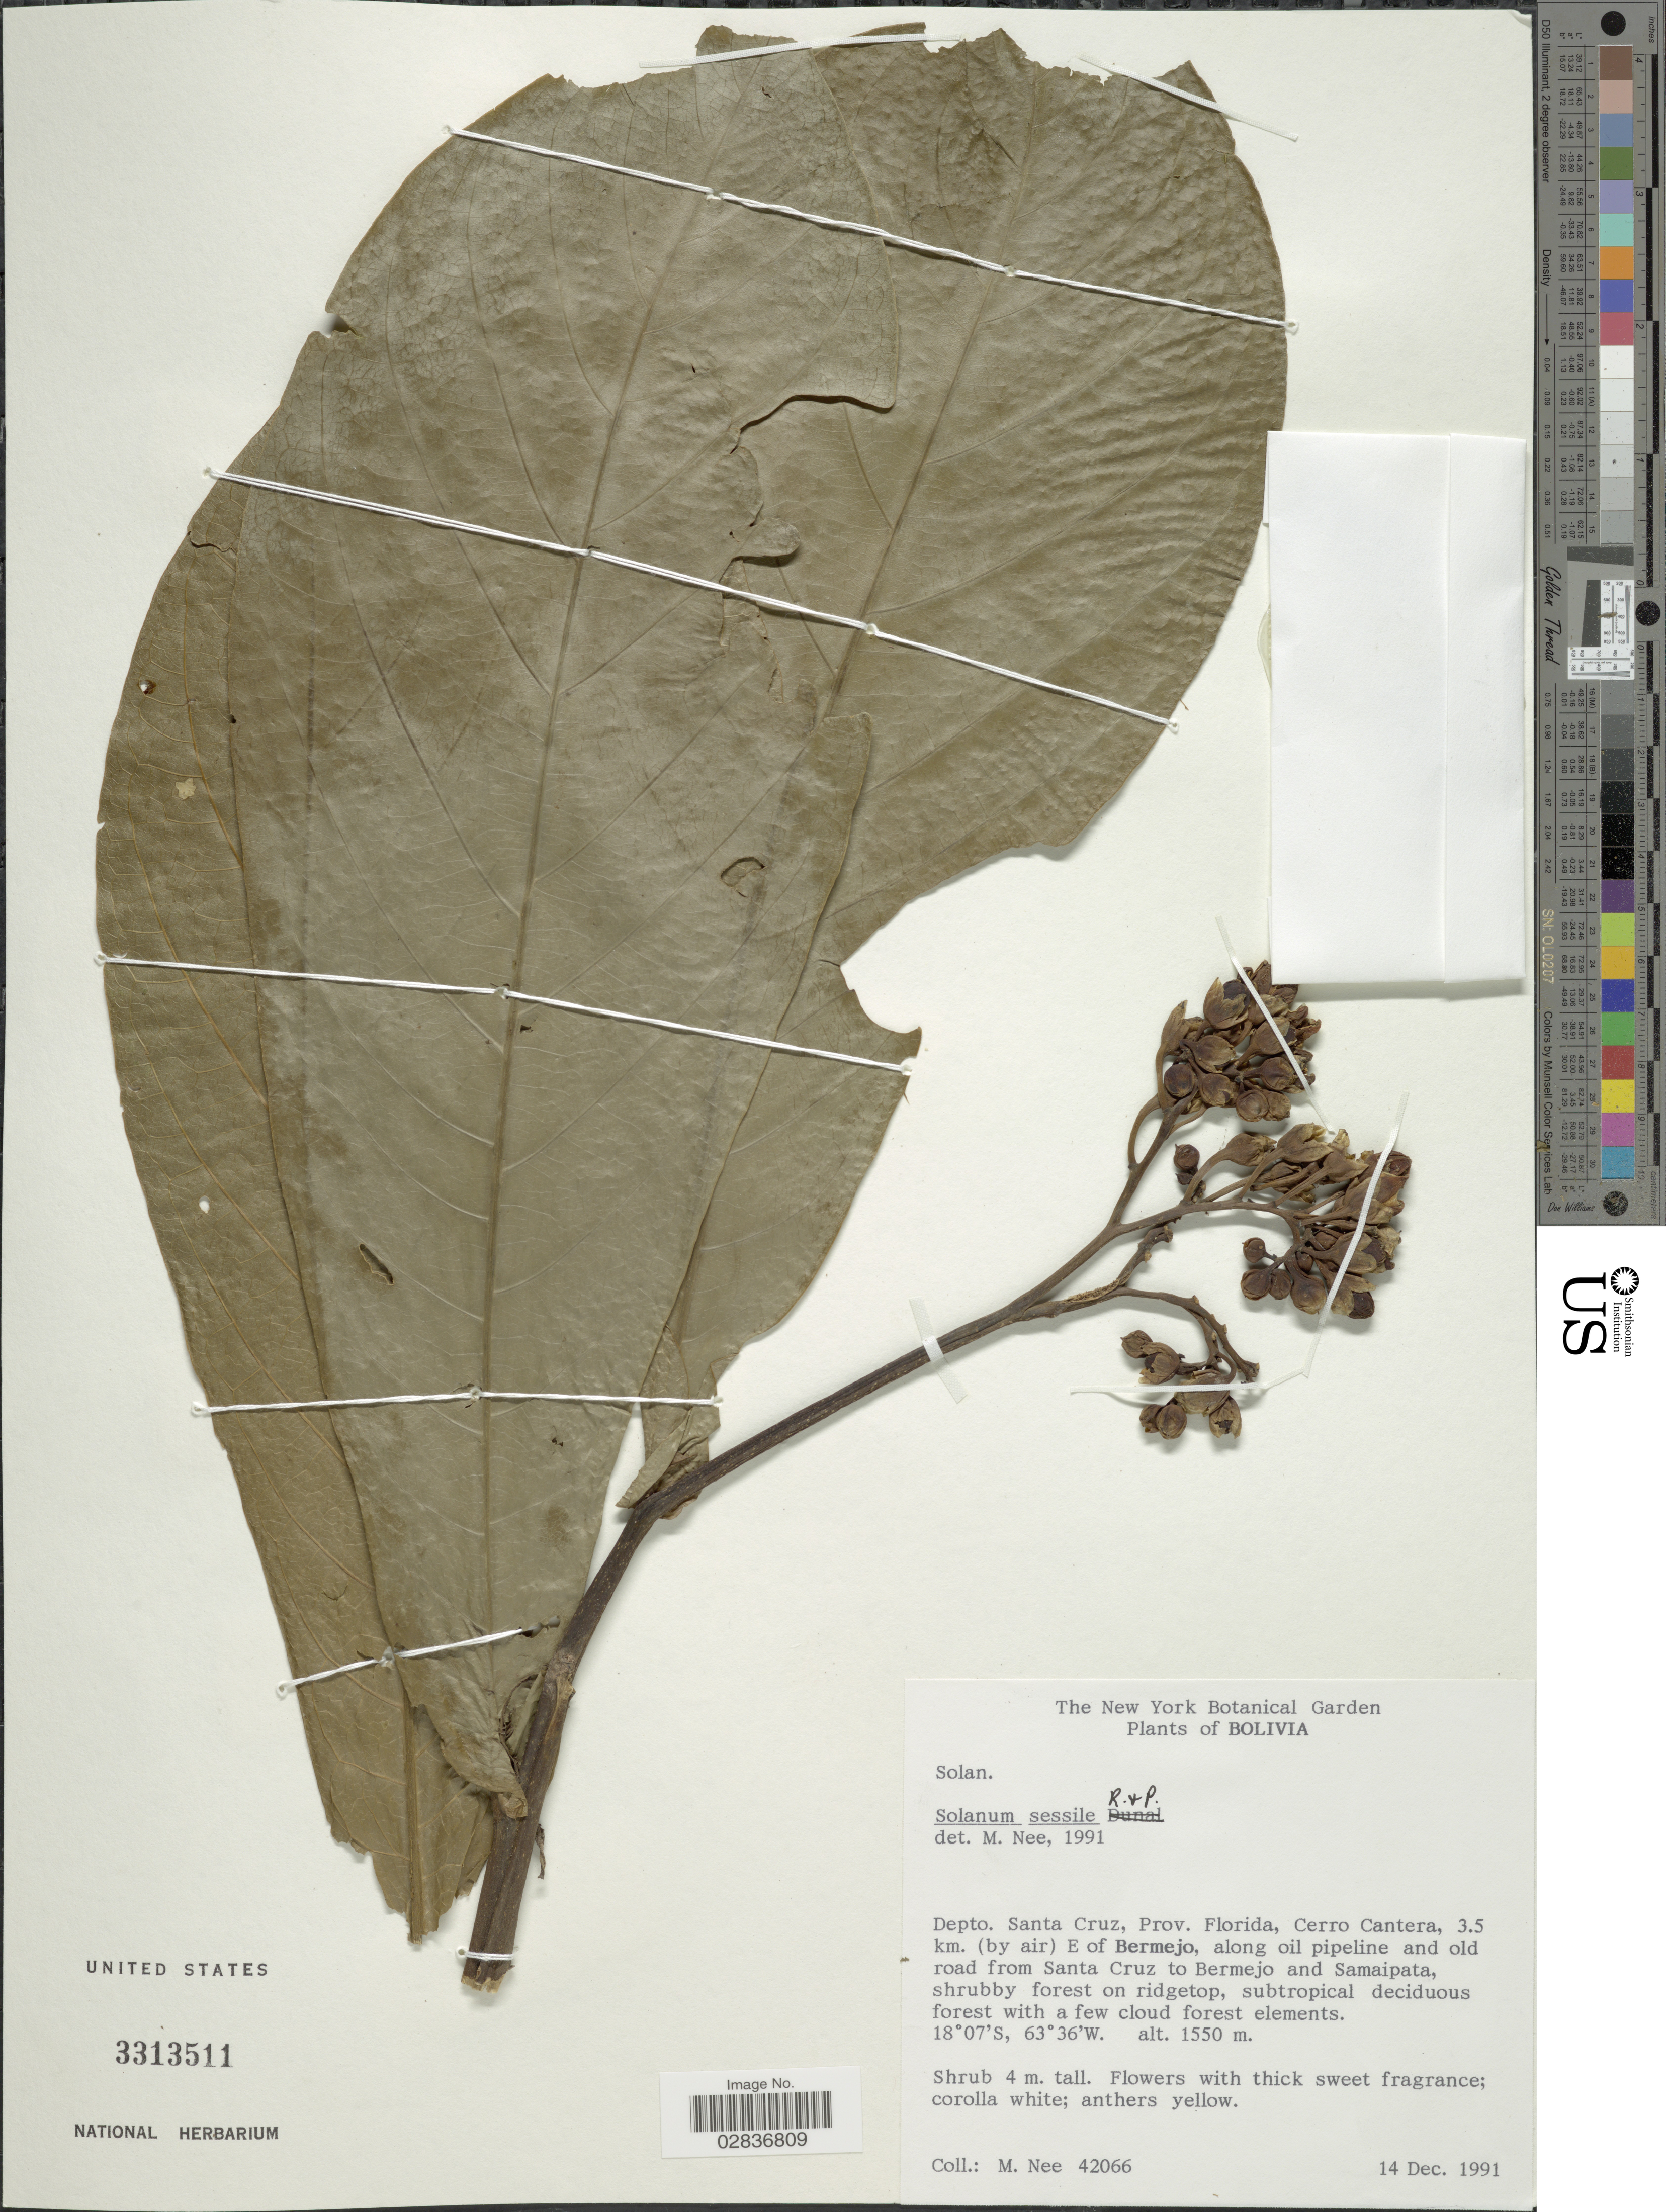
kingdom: Plantae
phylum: Tracheophyta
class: Magnoliopsida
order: Solanales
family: Solanaceae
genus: Solanum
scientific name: Solanum sessile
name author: Ruiz & Pav.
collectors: M. Nee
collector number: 42066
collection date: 1991-12-14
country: Bolivia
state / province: Santa Cruz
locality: Depto. Santa Cruz, Prov. Florida, Cerro Cantera, 3.5 km. (by air) E of Bermejo, along oil pipeline and old road from Santa Cruz to Bermejo and Samaipata.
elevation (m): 1550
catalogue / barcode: US 3313511